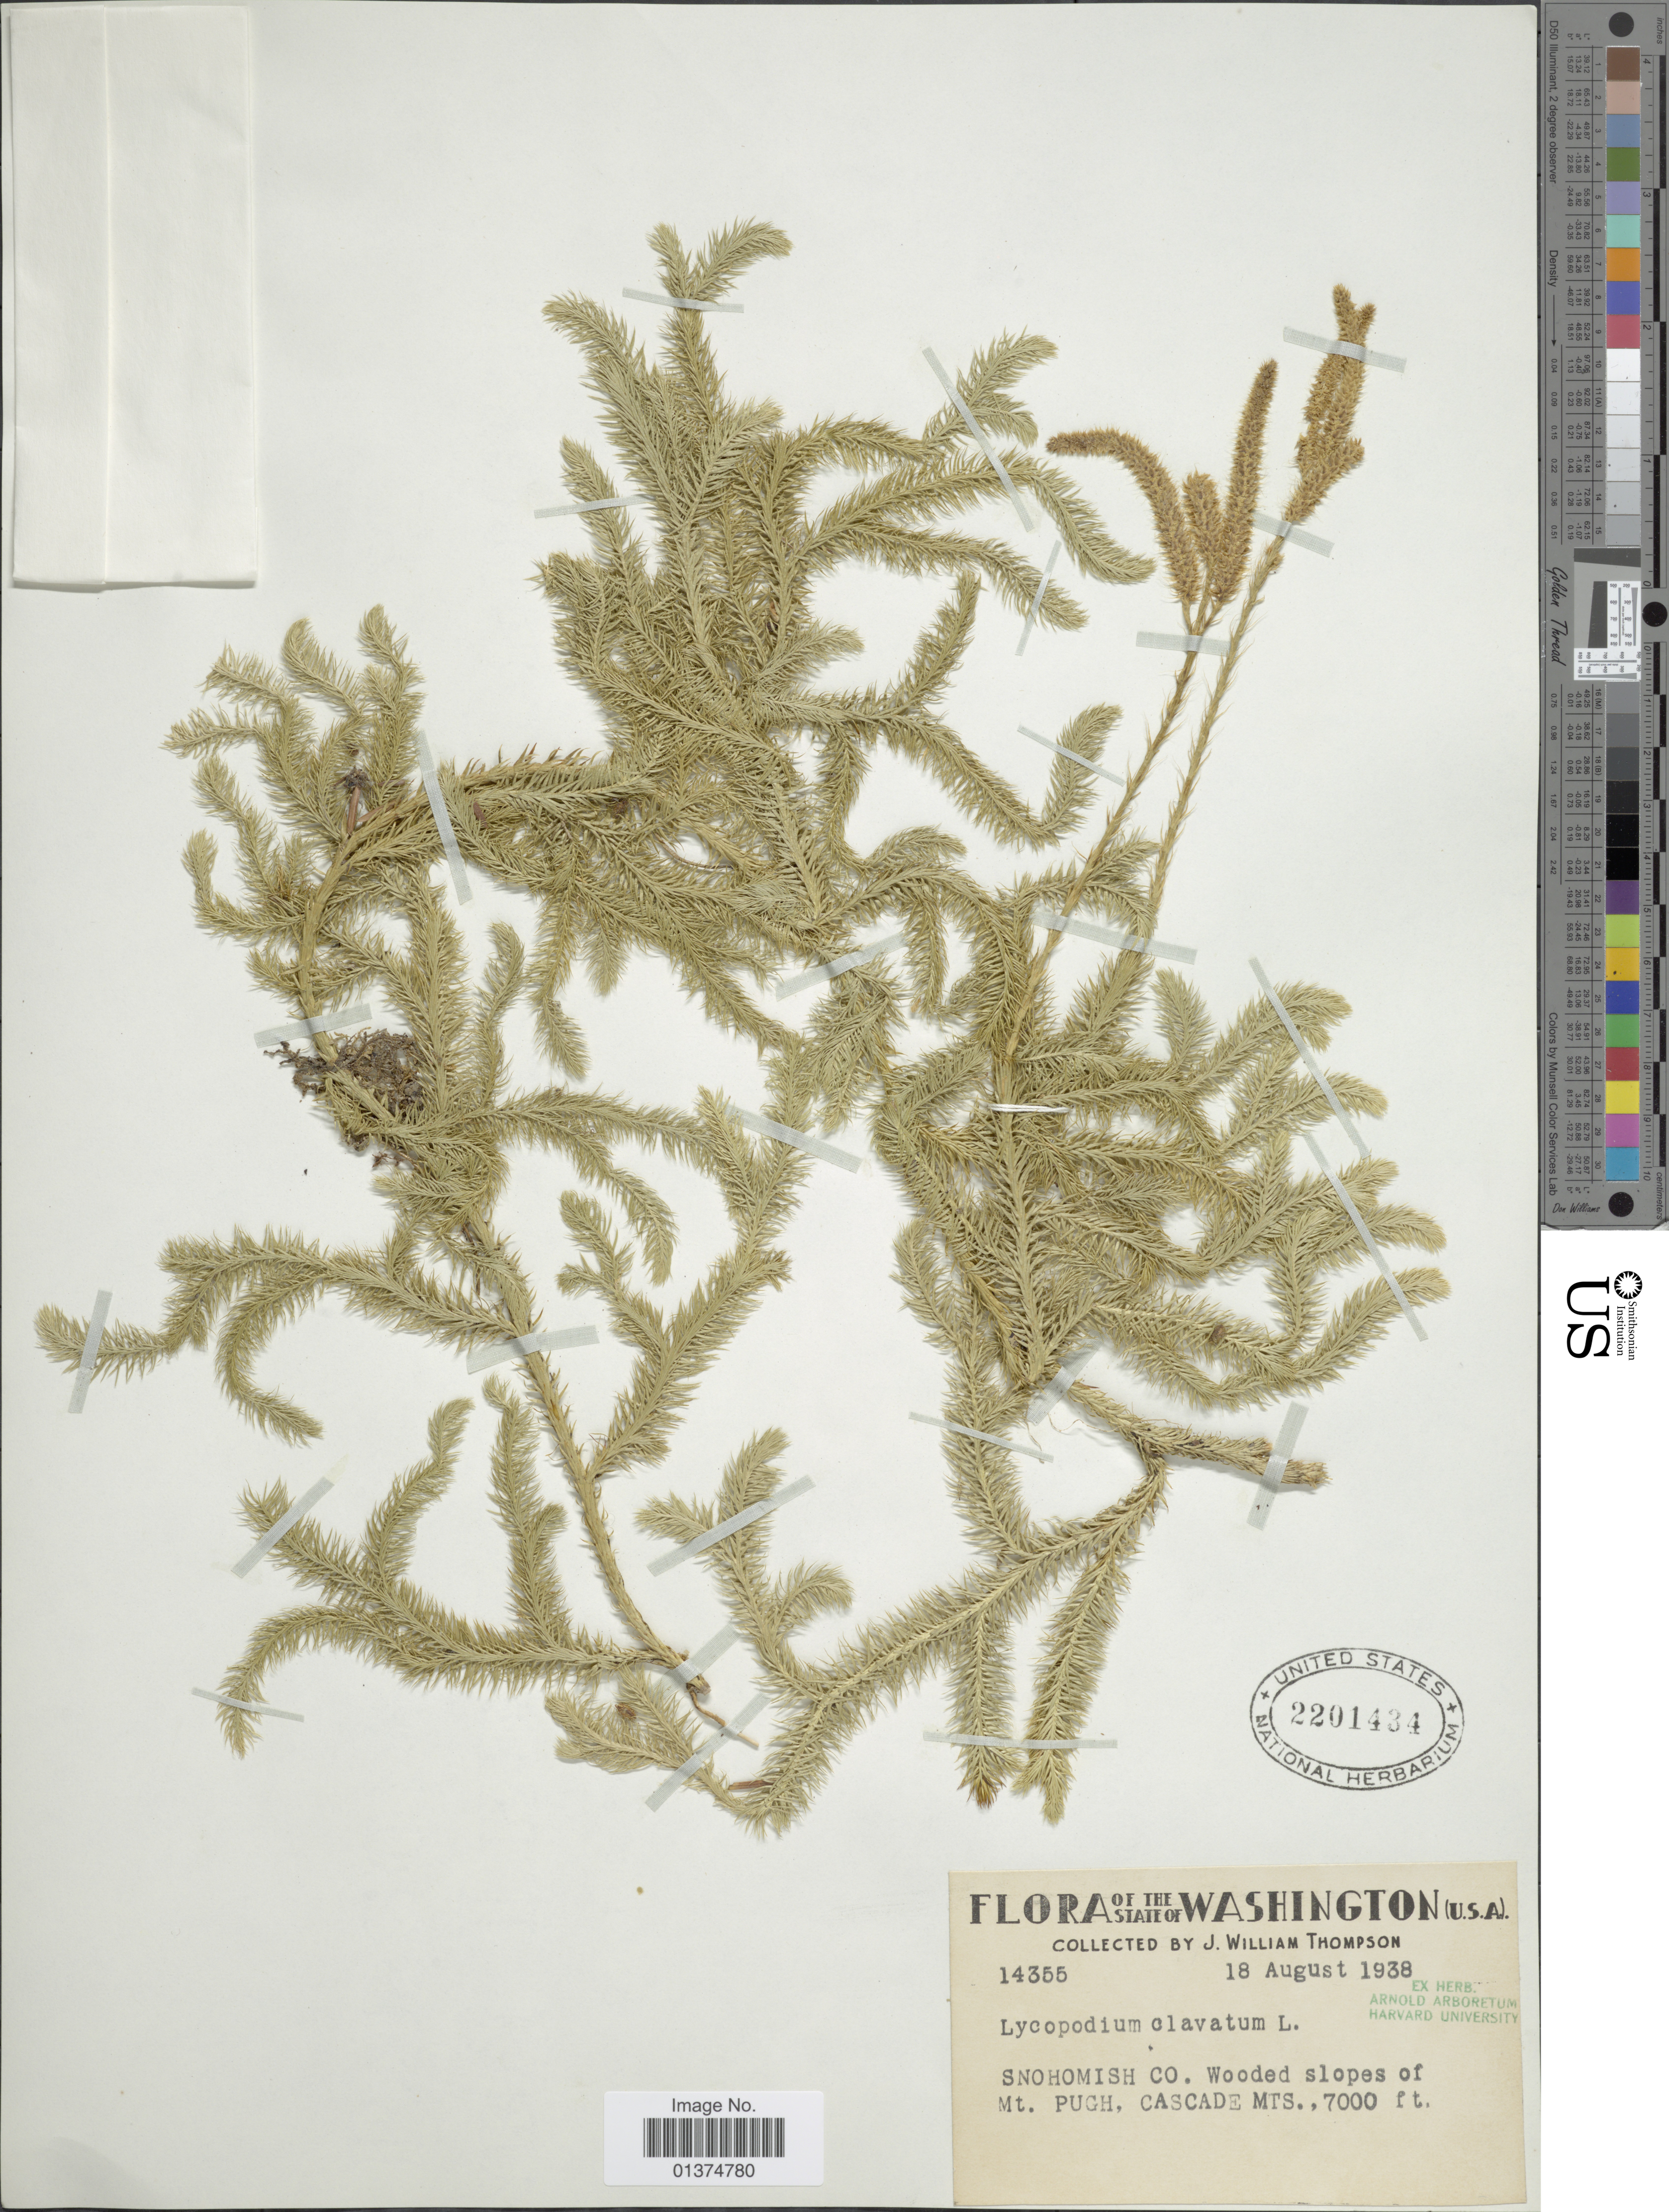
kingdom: Plantae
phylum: Tracheophyta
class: Lycopodiopsida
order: Lycopodiales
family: Lycopodiaceae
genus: Lycopodium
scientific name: Lycopodium clavatum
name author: L.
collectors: J. W. Thompson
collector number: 14355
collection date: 1938-08-18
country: United States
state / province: Washington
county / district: Snohomish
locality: Snohomish Co. Woode slopes of Mt Pugh, Cascade Mts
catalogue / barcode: US 2201434